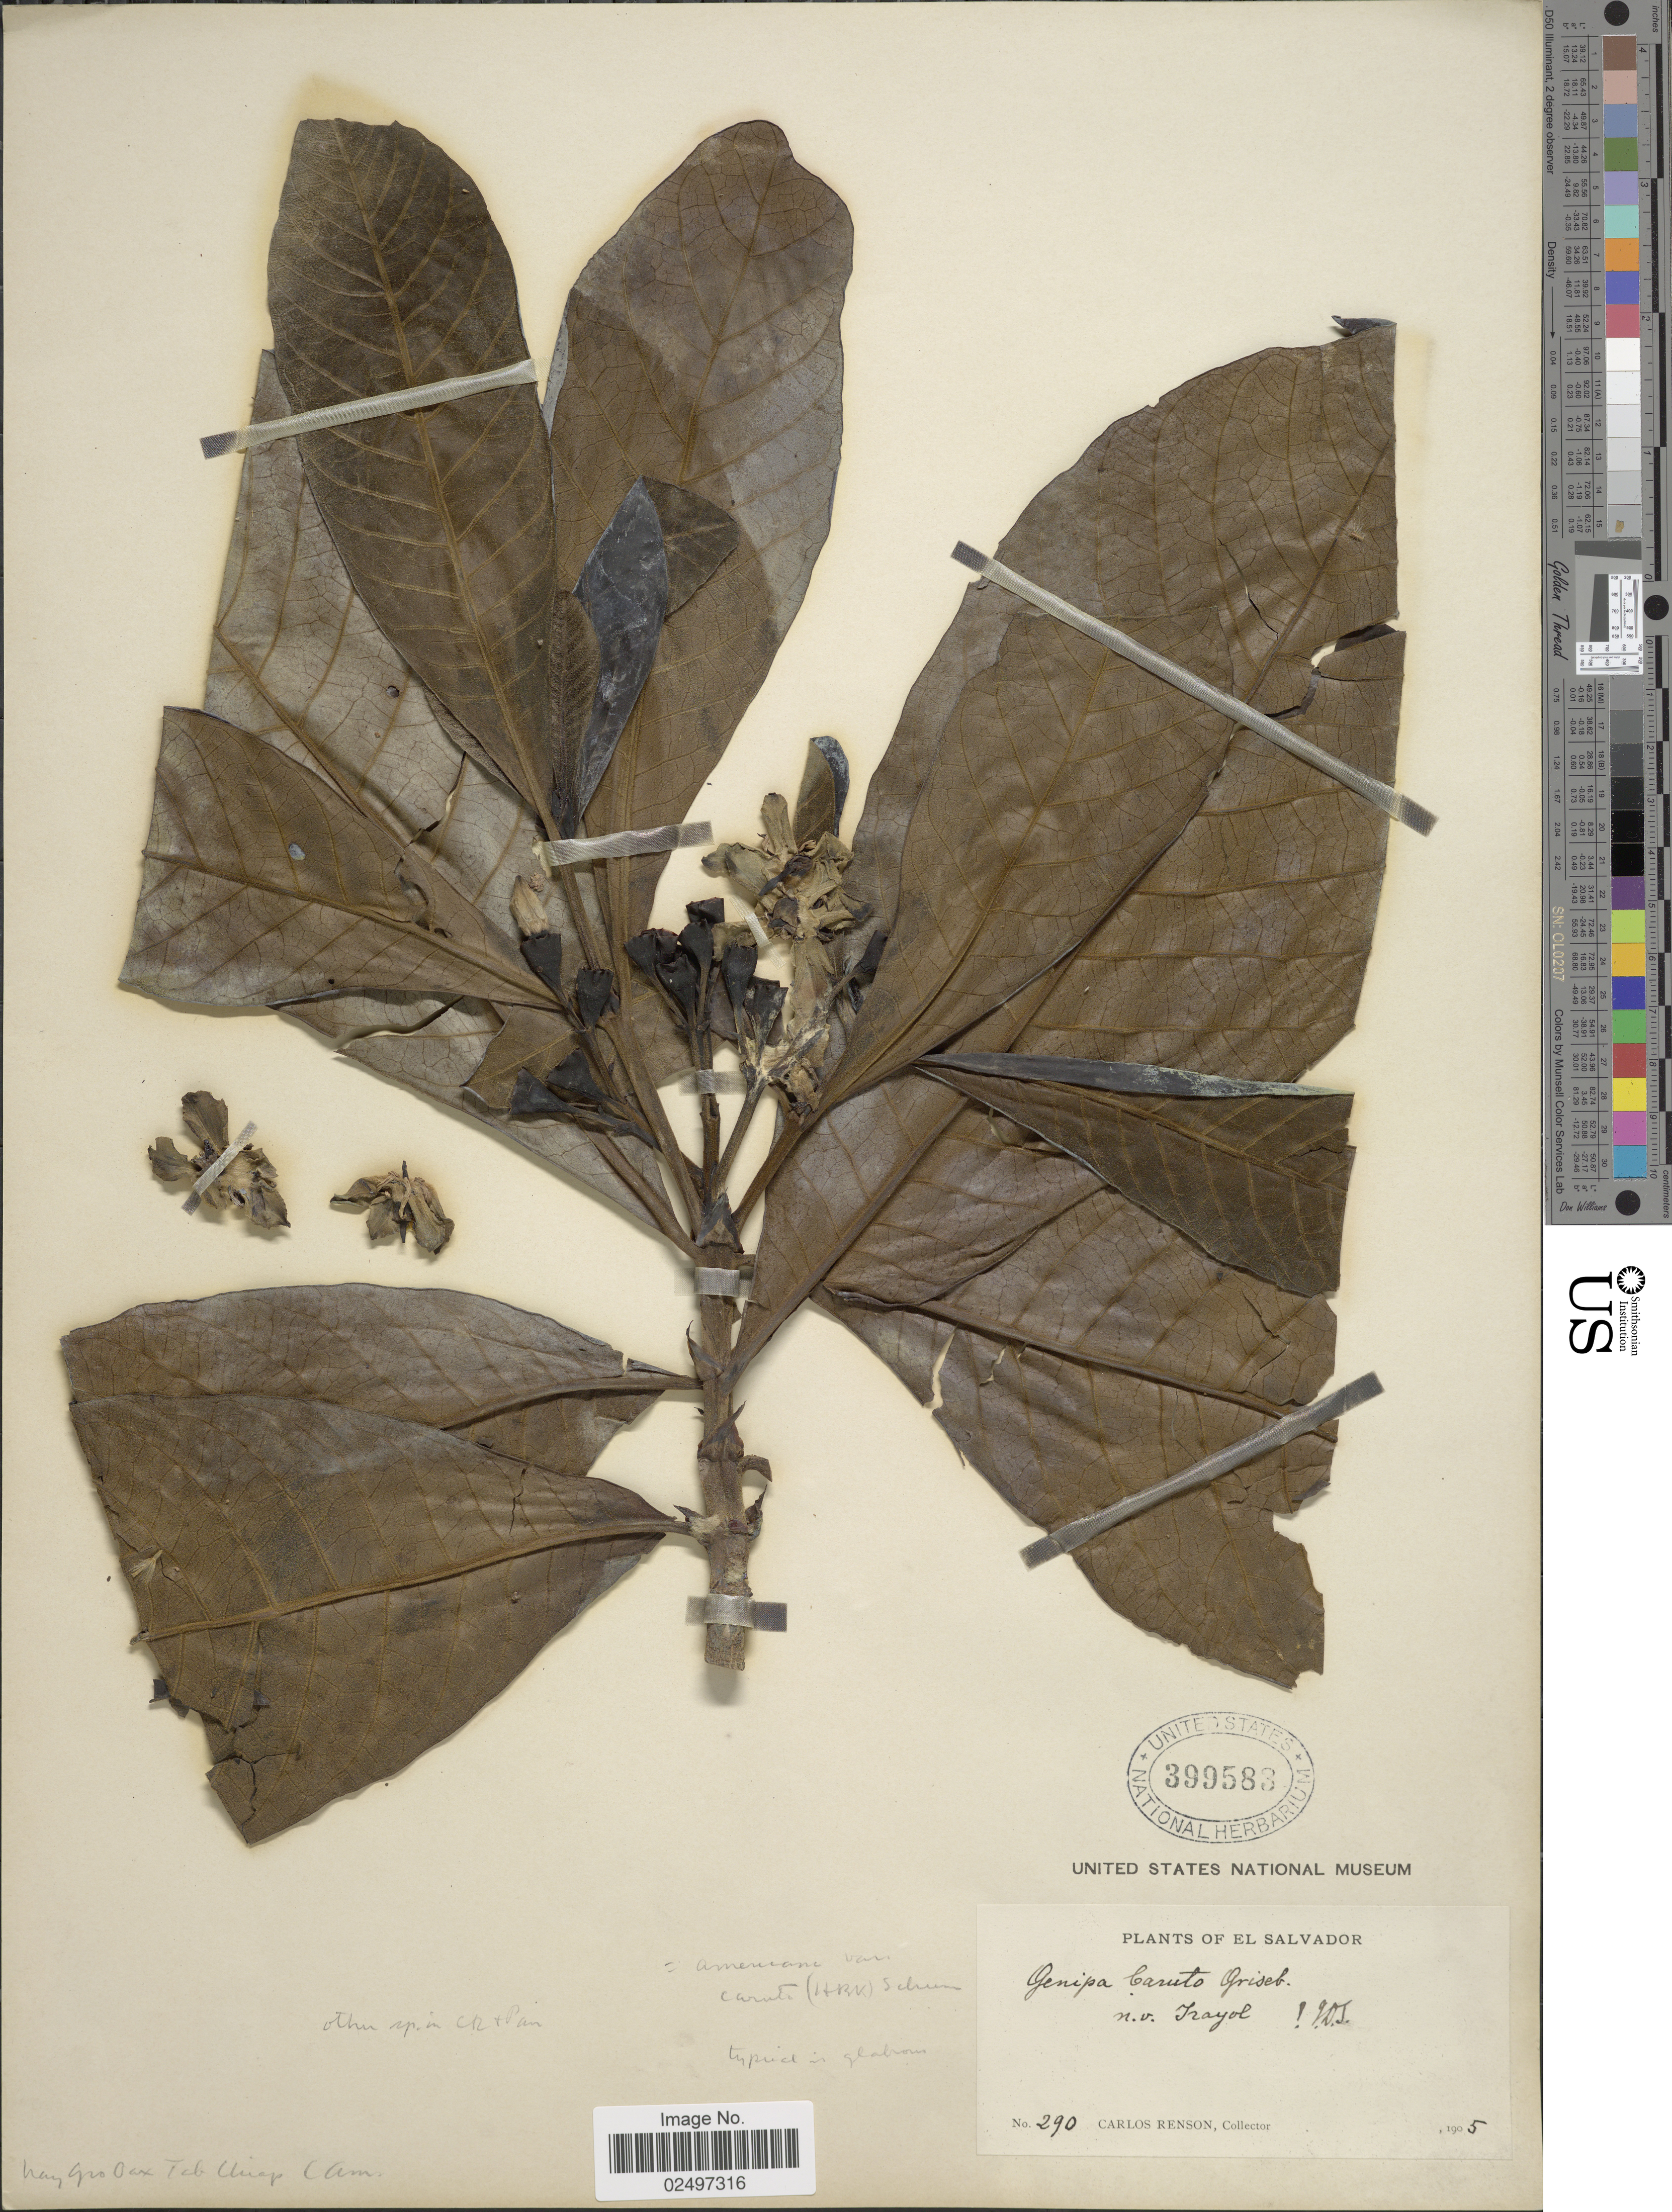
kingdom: Plantae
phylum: Tracheophyta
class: Magnoliopsida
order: Gentianales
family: Rubiaceae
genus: Genipa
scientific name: Genipa americana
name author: L.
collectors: C. Renson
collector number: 290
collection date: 1905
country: El Salvador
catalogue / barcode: US 399588